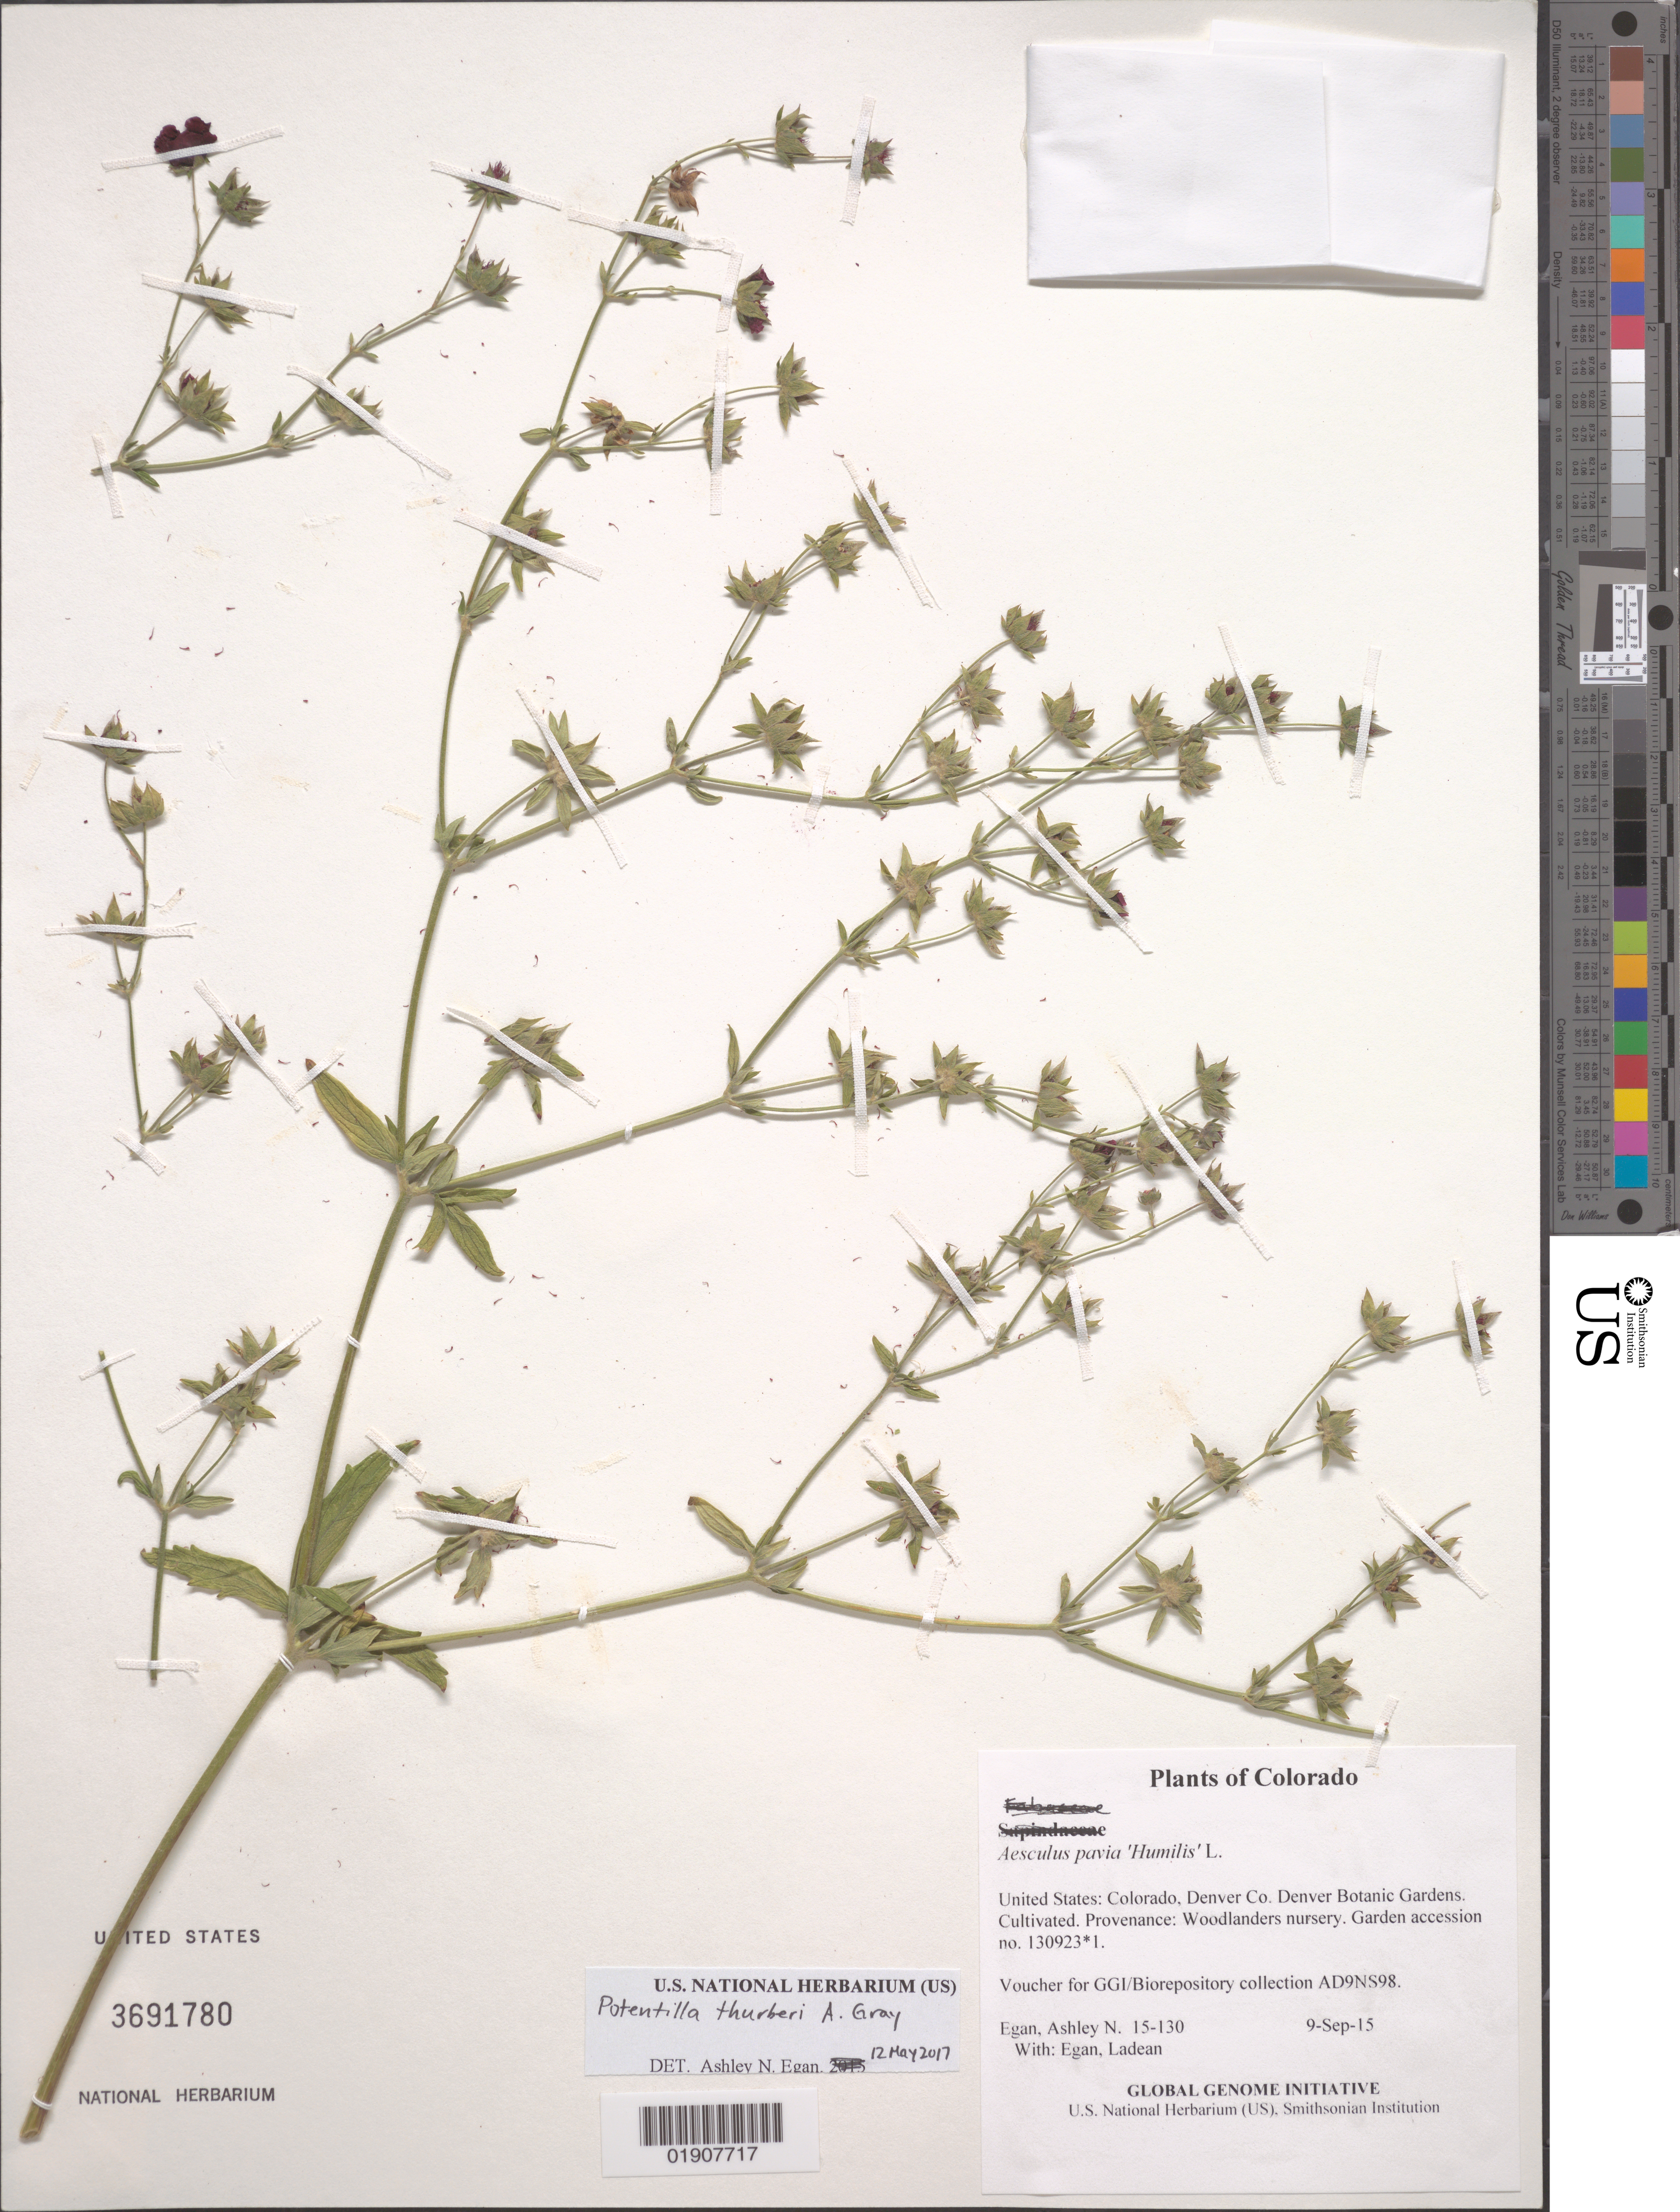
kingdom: Plantae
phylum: Tracheophyta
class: Magnoliopsida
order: Rosales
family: Rosaceae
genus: Potentilla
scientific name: Potentilla thurberi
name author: A. Gray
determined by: Egan, Ashley N., (US), Smithsonian Institution - National Museum of Natural History (UNITED STATES)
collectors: A. N. Egan & L. Egan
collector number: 15-130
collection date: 2015-09-09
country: United States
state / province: Colorado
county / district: Denver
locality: Denver Botanic Gardens. Cultivated. Provenance: Woodlanders nursery. Garden accession no. 130923.1.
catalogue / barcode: US 3691780